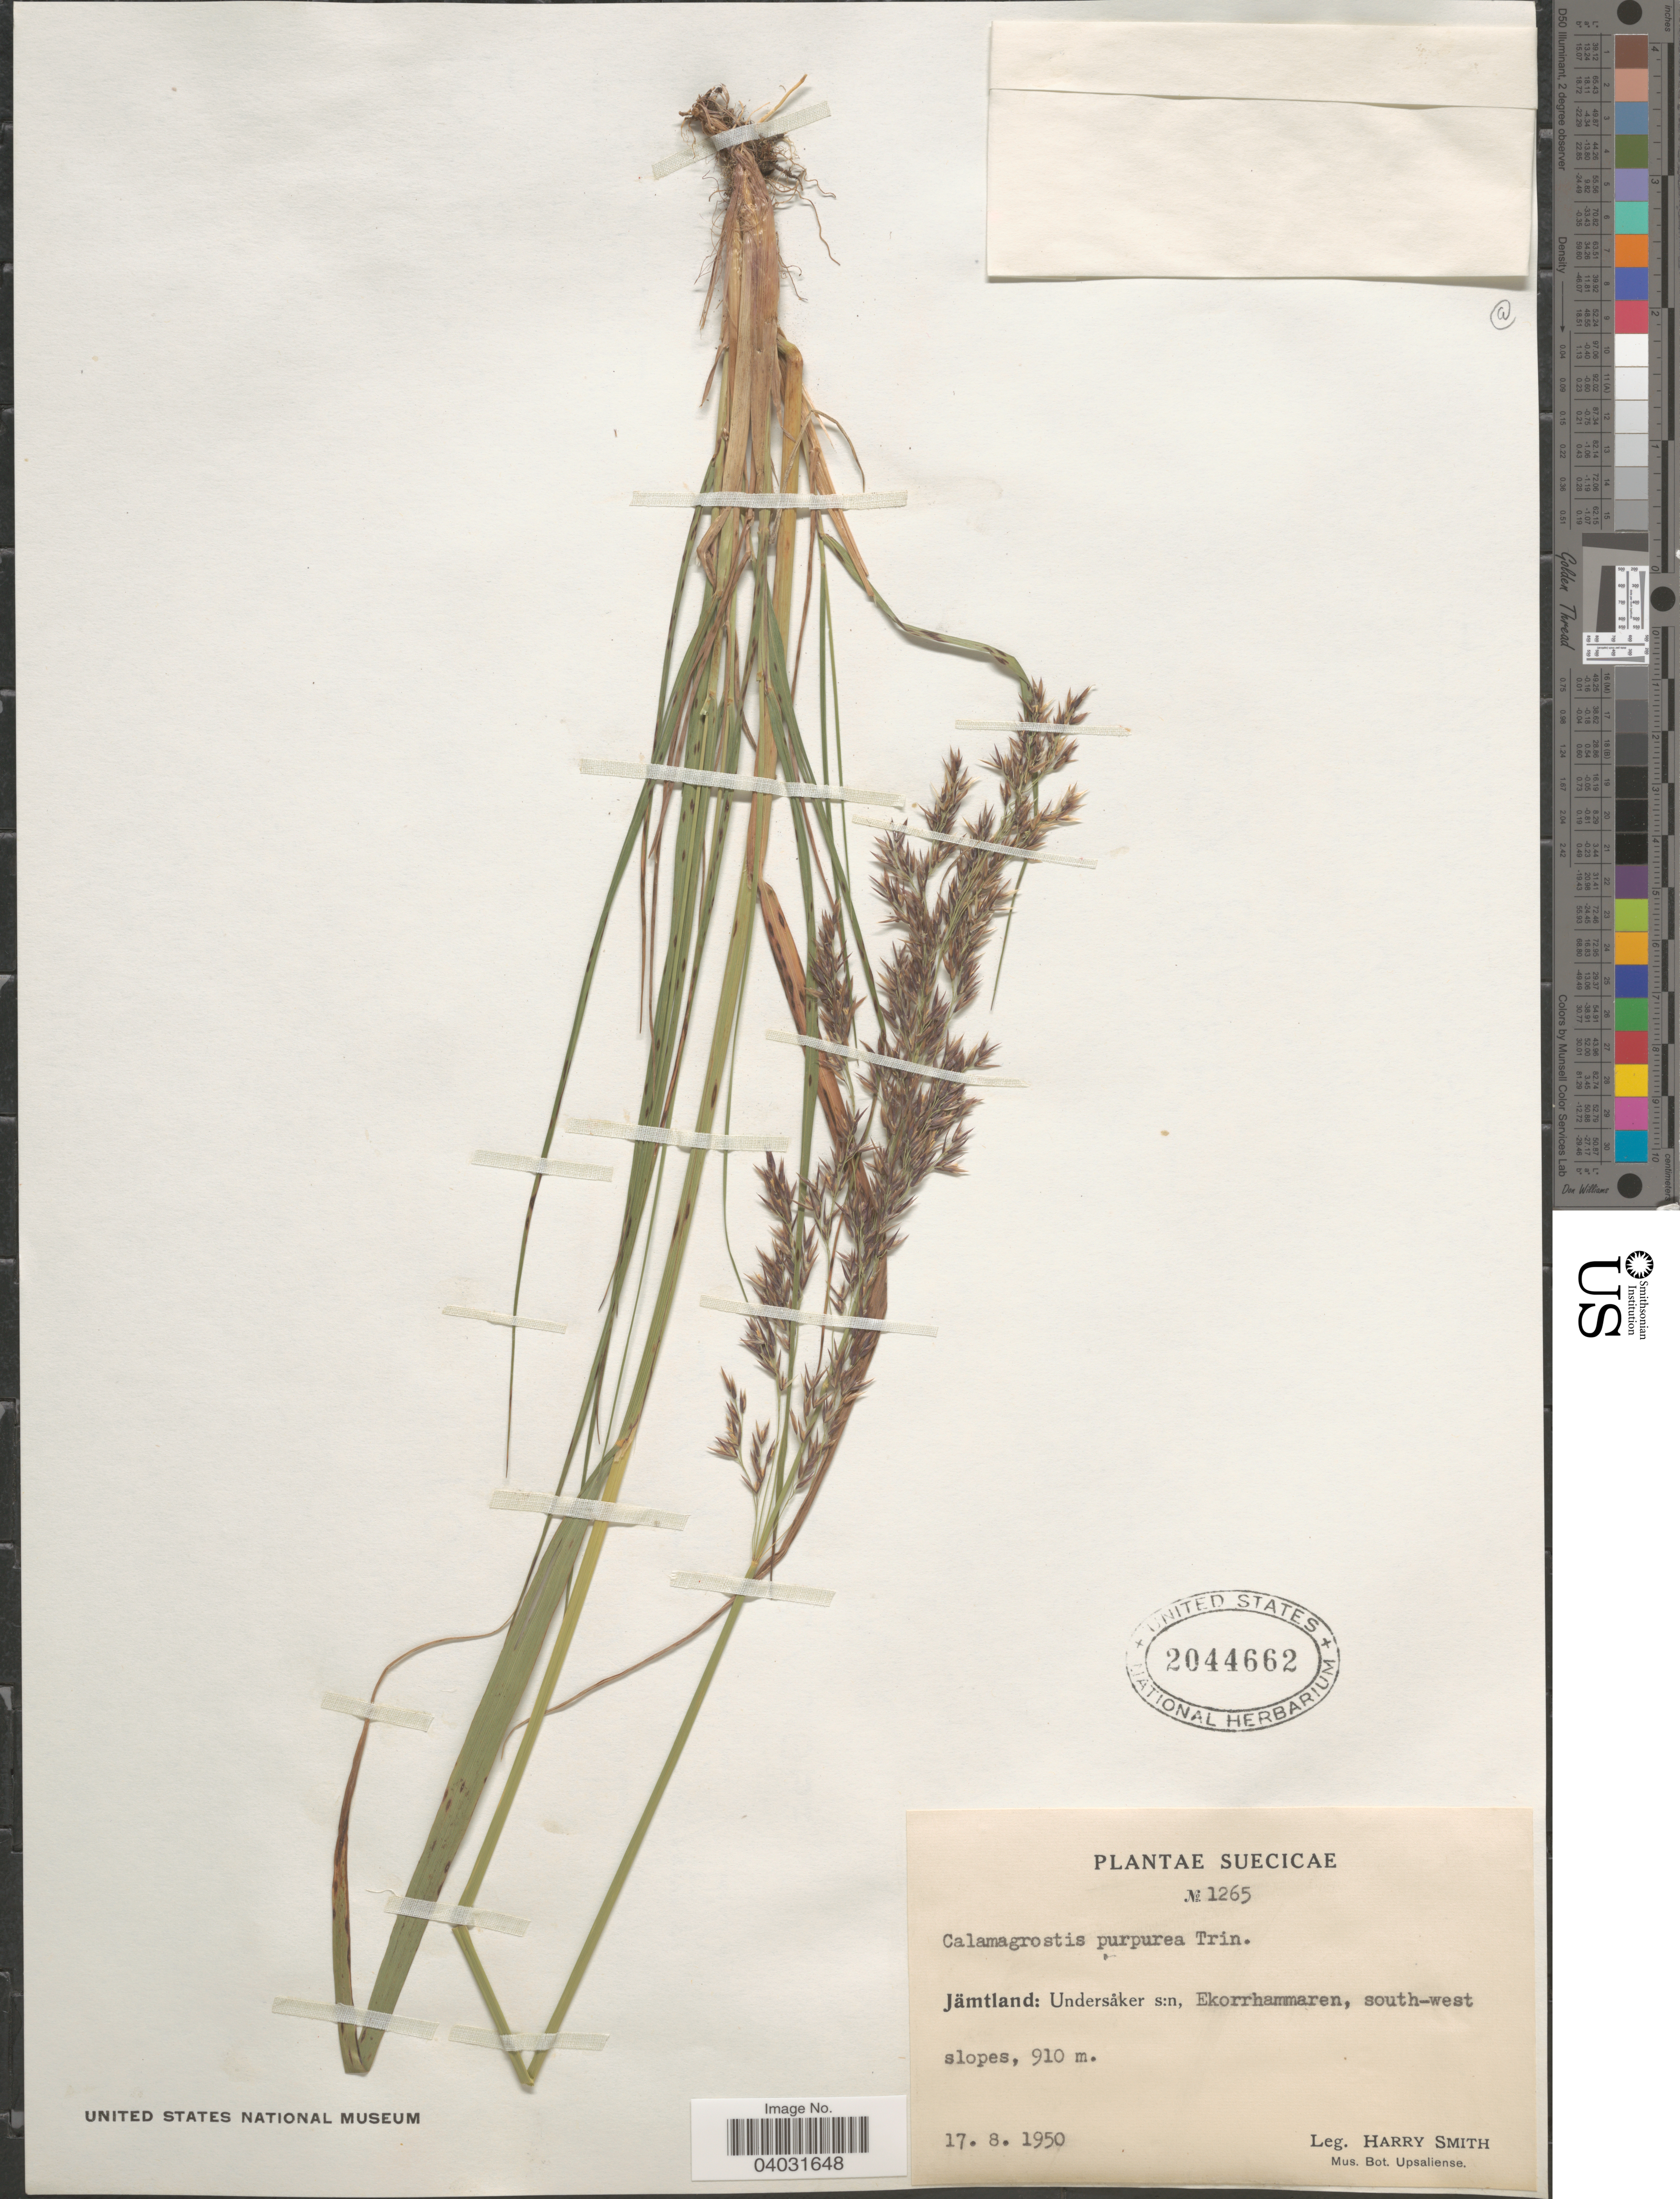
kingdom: Plantae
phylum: Tracheophyta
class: Liliopsida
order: Poales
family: Poaceae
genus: Calamagrostis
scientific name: Calamagrostis purpurea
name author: (Trin.) Trin.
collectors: H. Smith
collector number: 1265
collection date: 1950-08-17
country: Sweden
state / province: Jämtland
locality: Suecicae. Jämtland: Undersåker s:n, Ekorrhammaren, south-west slopes.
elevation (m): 910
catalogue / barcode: US 2044662